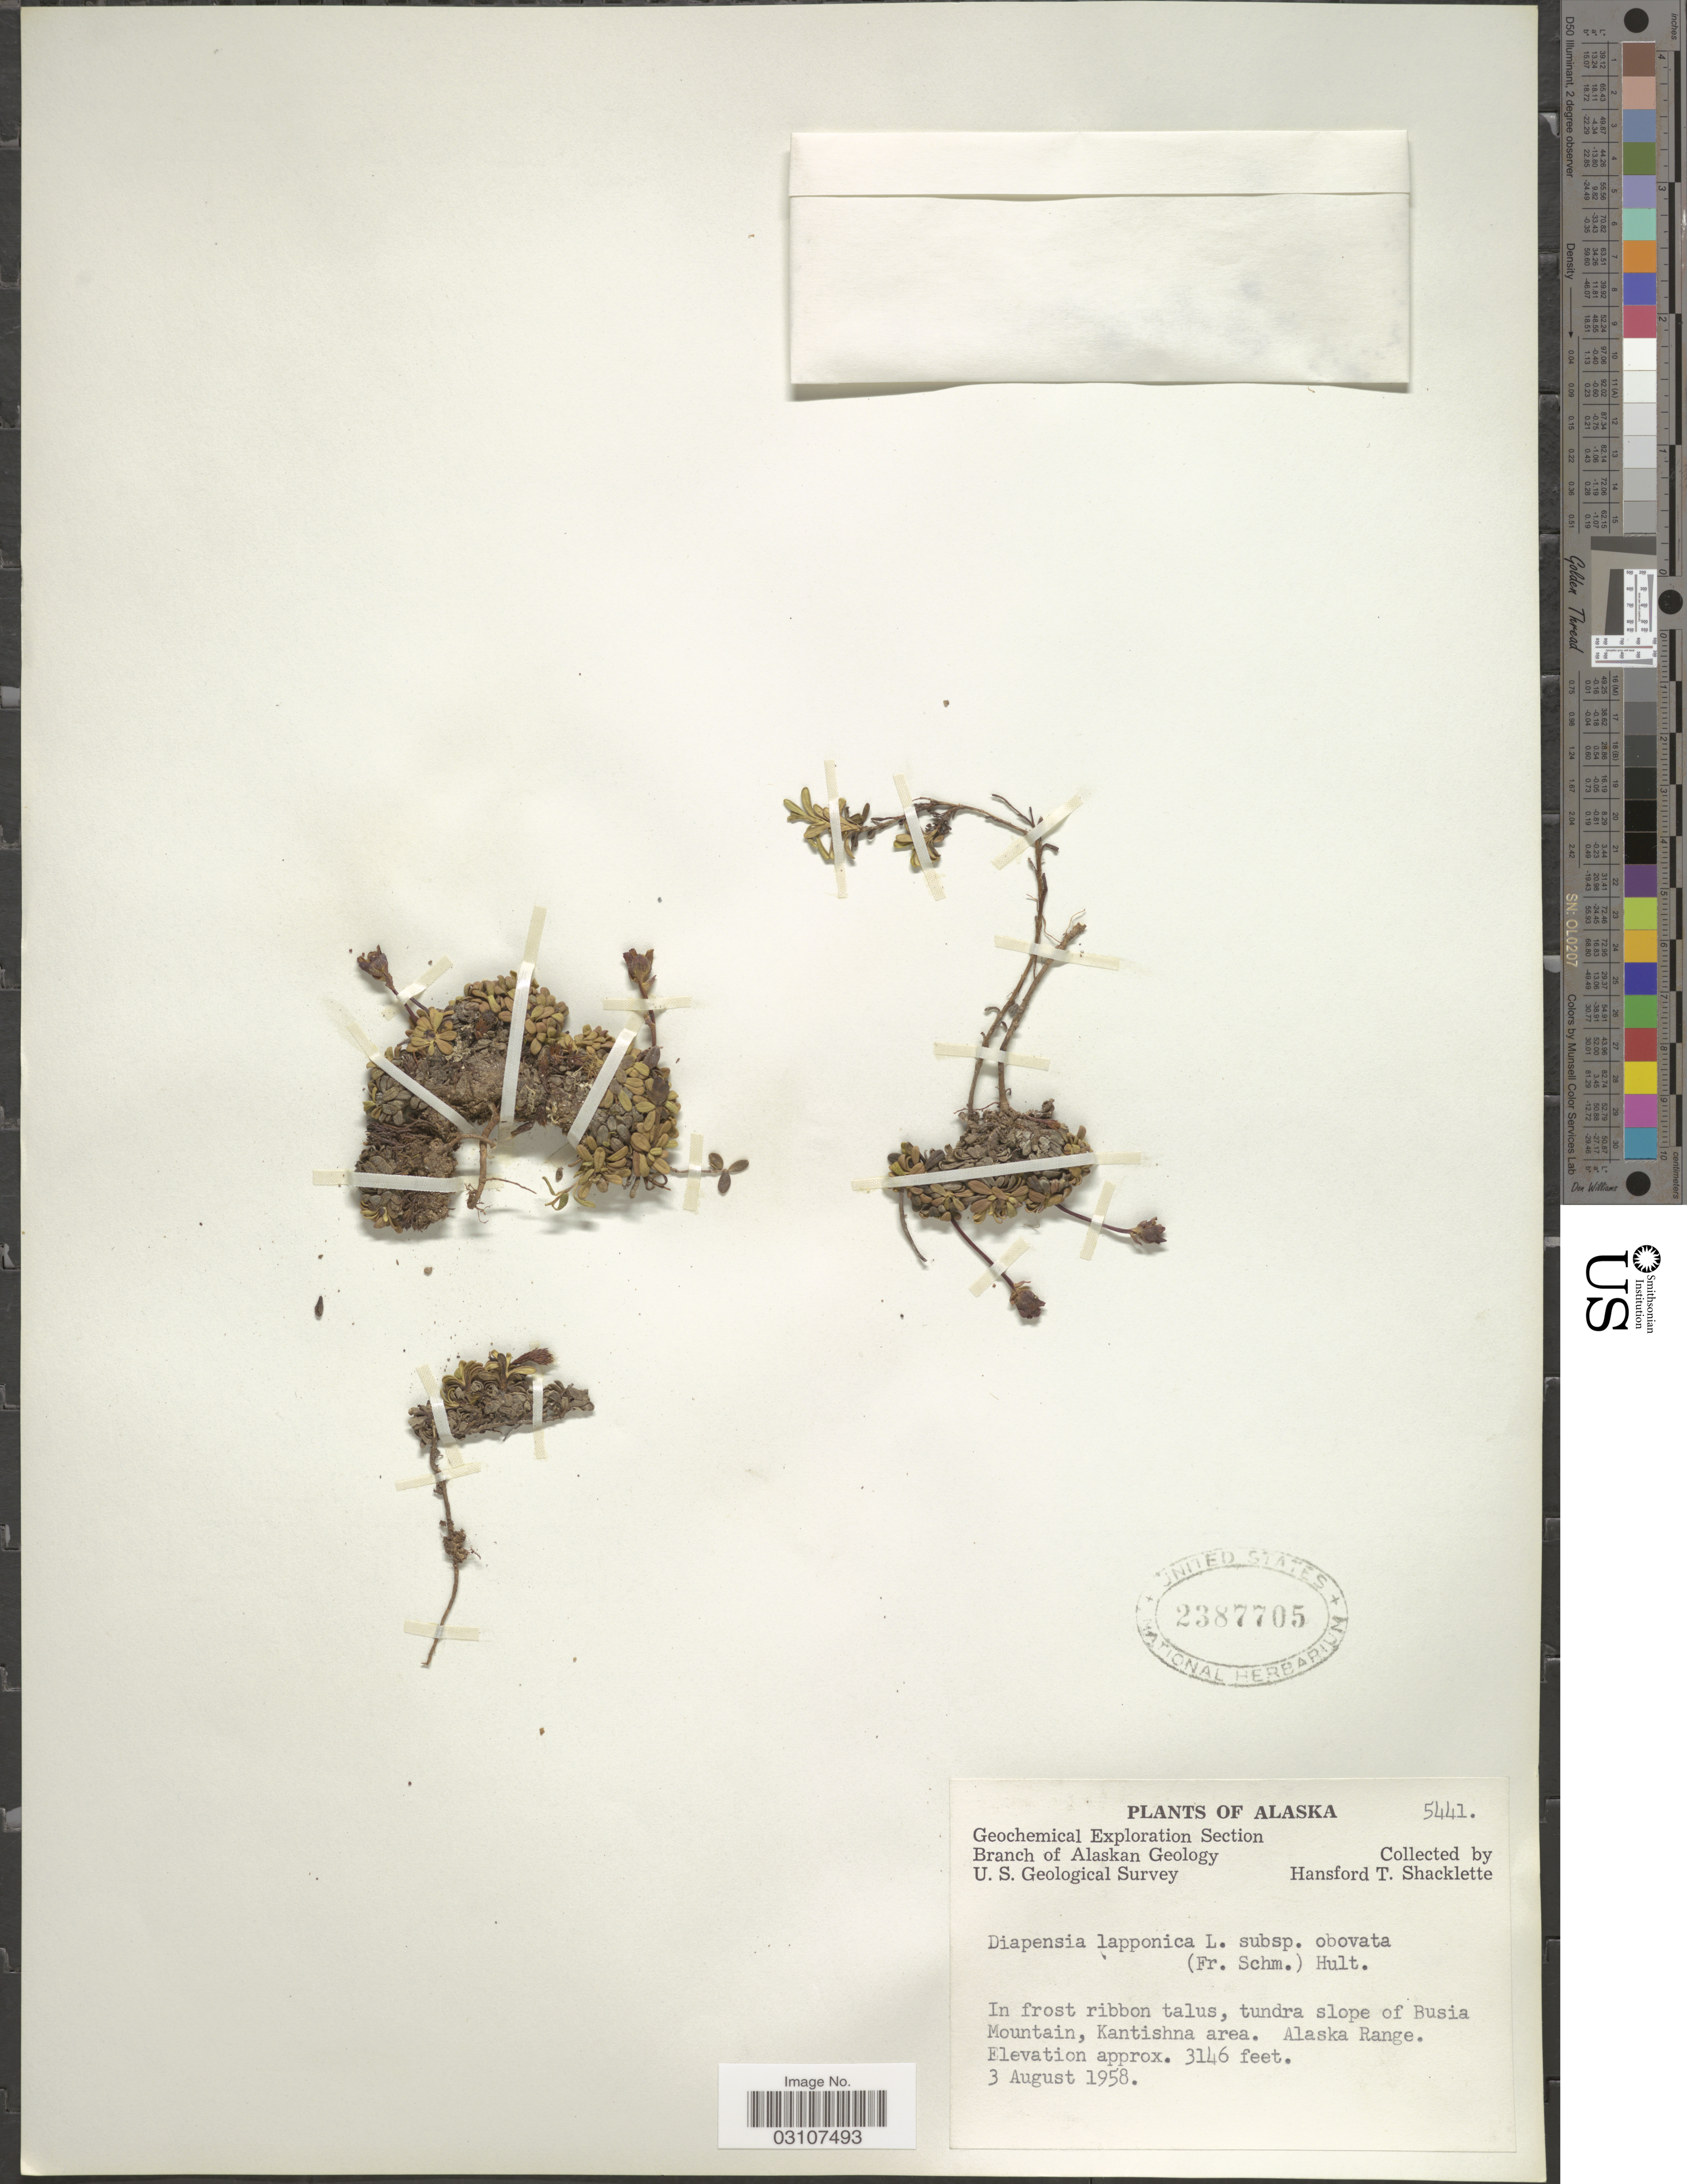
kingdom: Plantae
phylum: Tracheophyta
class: Magnoliopsida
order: Ericales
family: Diapensiaceae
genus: Diapensia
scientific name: Diapensia lapponica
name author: L.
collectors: H. Shacklette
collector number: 5441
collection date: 1958-08-03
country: United States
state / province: Alaska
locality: In frost ribbon talus, tundra slope of Busia Mountain, Kantishna area. Alaska Range.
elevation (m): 959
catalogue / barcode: US 2387705